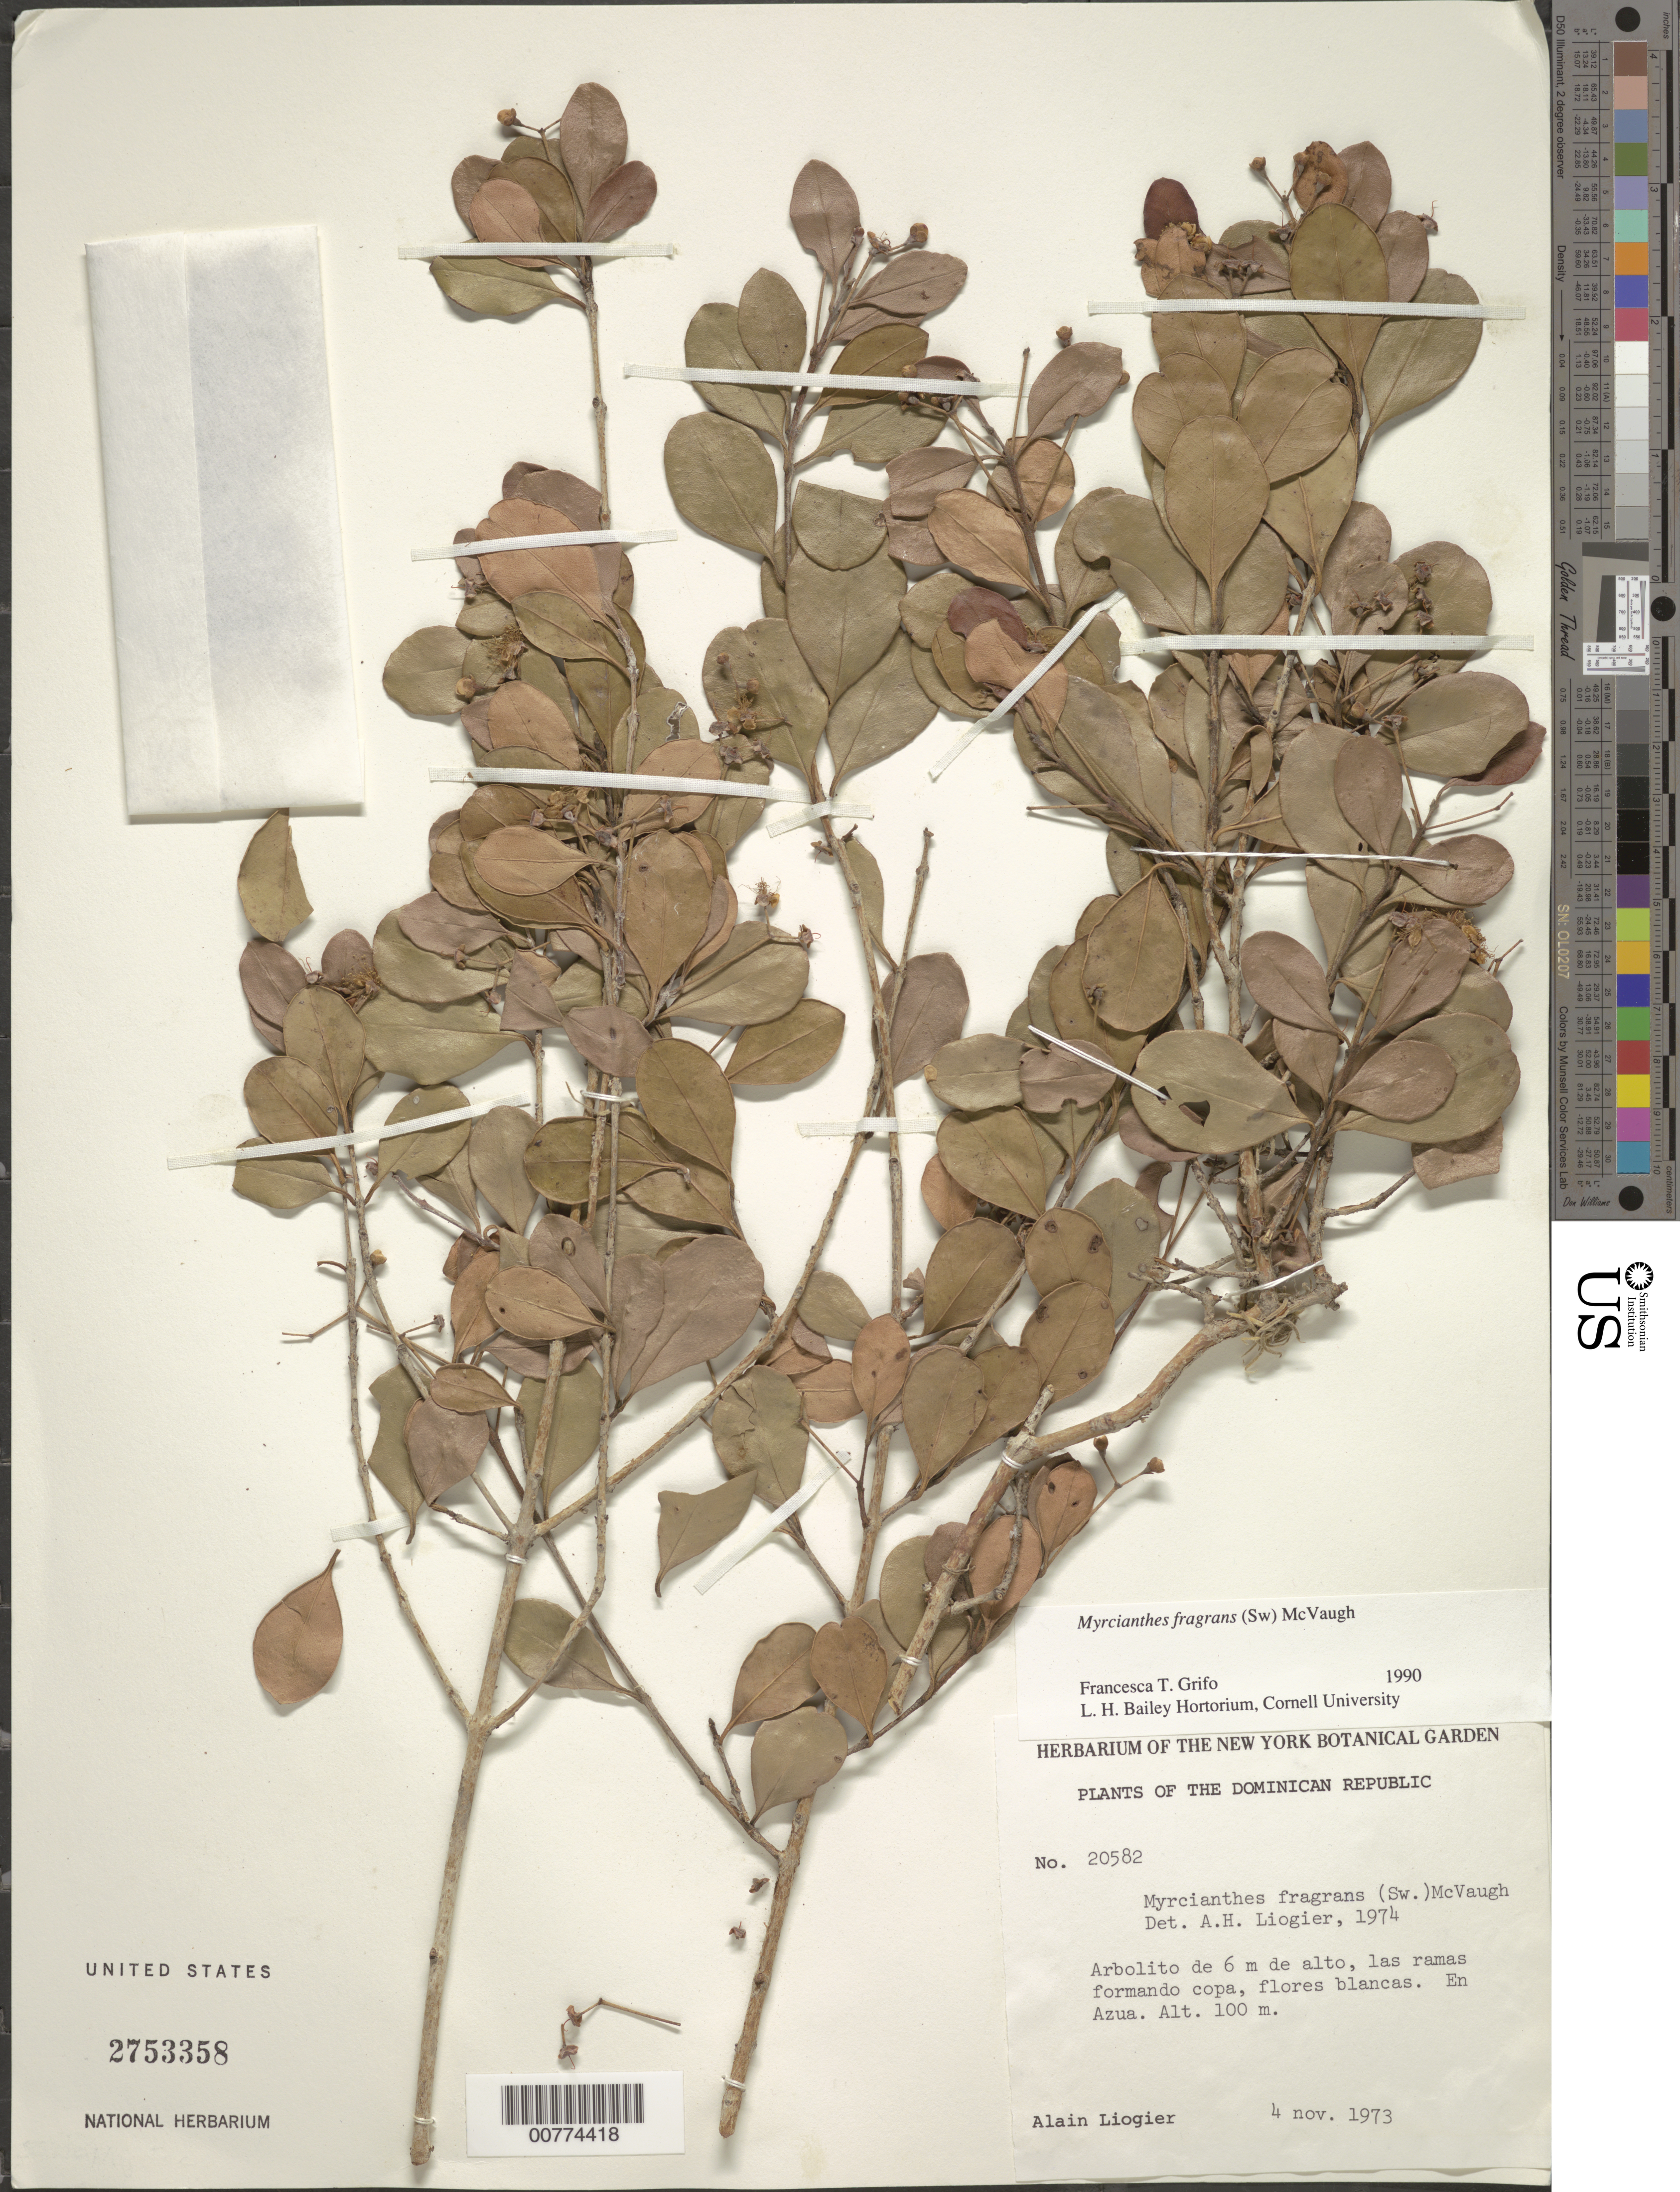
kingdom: Plantae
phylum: Tracheophyta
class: Magnoliopsida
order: Myrtales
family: Myrtaceae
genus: Myrcianthes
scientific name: Myrcianthes fragrans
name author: (Sw.) McVaugh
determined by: Grifo, F. T.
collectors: A. H. Liogier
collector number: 20582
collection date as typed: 04 Nov 1973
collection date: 1973-11-04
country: Dominican Republic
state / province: Azua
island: Hispaniola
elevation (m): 100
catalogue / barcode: US 2753358